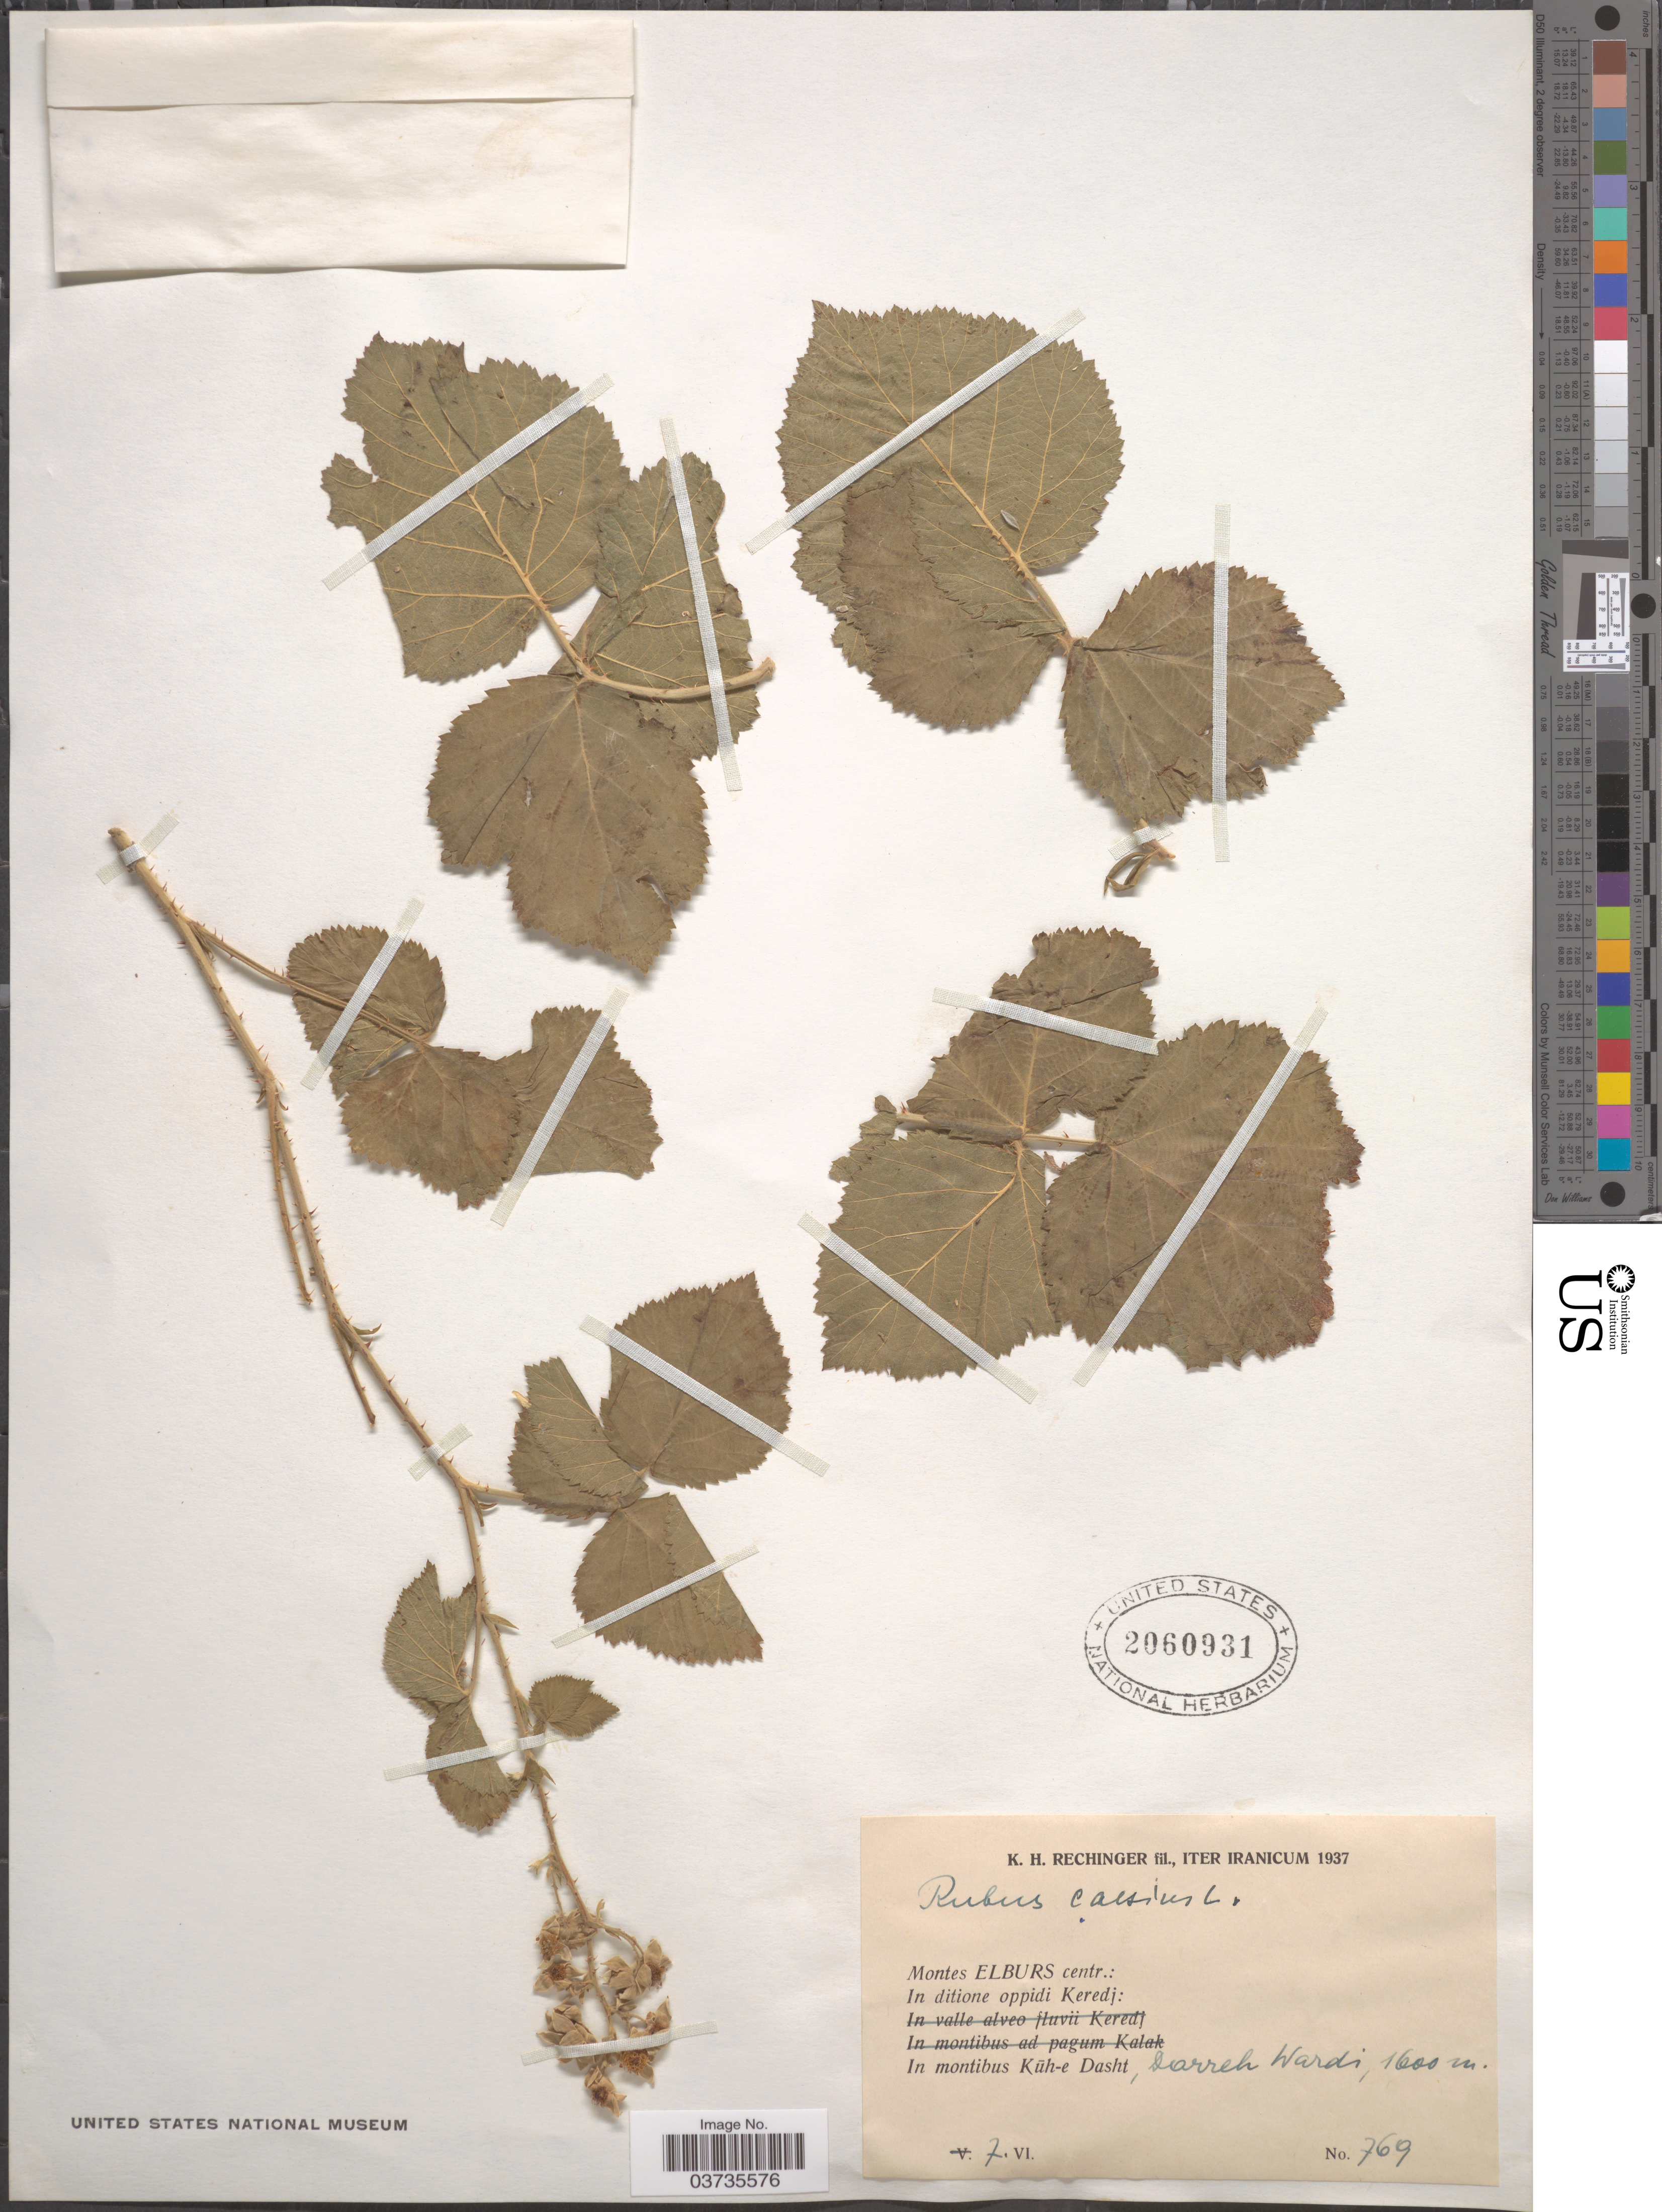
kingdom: Plantae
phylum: Tracheophyta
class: Magnoliopsida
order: Rosales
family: Rosaceae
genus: Rubus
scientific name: Rubus caesius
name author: L.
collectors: K. H. Rechinger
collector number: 769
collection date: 1937-06-07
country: Iran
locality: Montes Elburs centr.: In ditione oppidi Keredj: In montibus Küh-e Dasht, Darreh [interpreted] Wardi.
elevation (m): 1600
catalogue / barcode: US 2060931